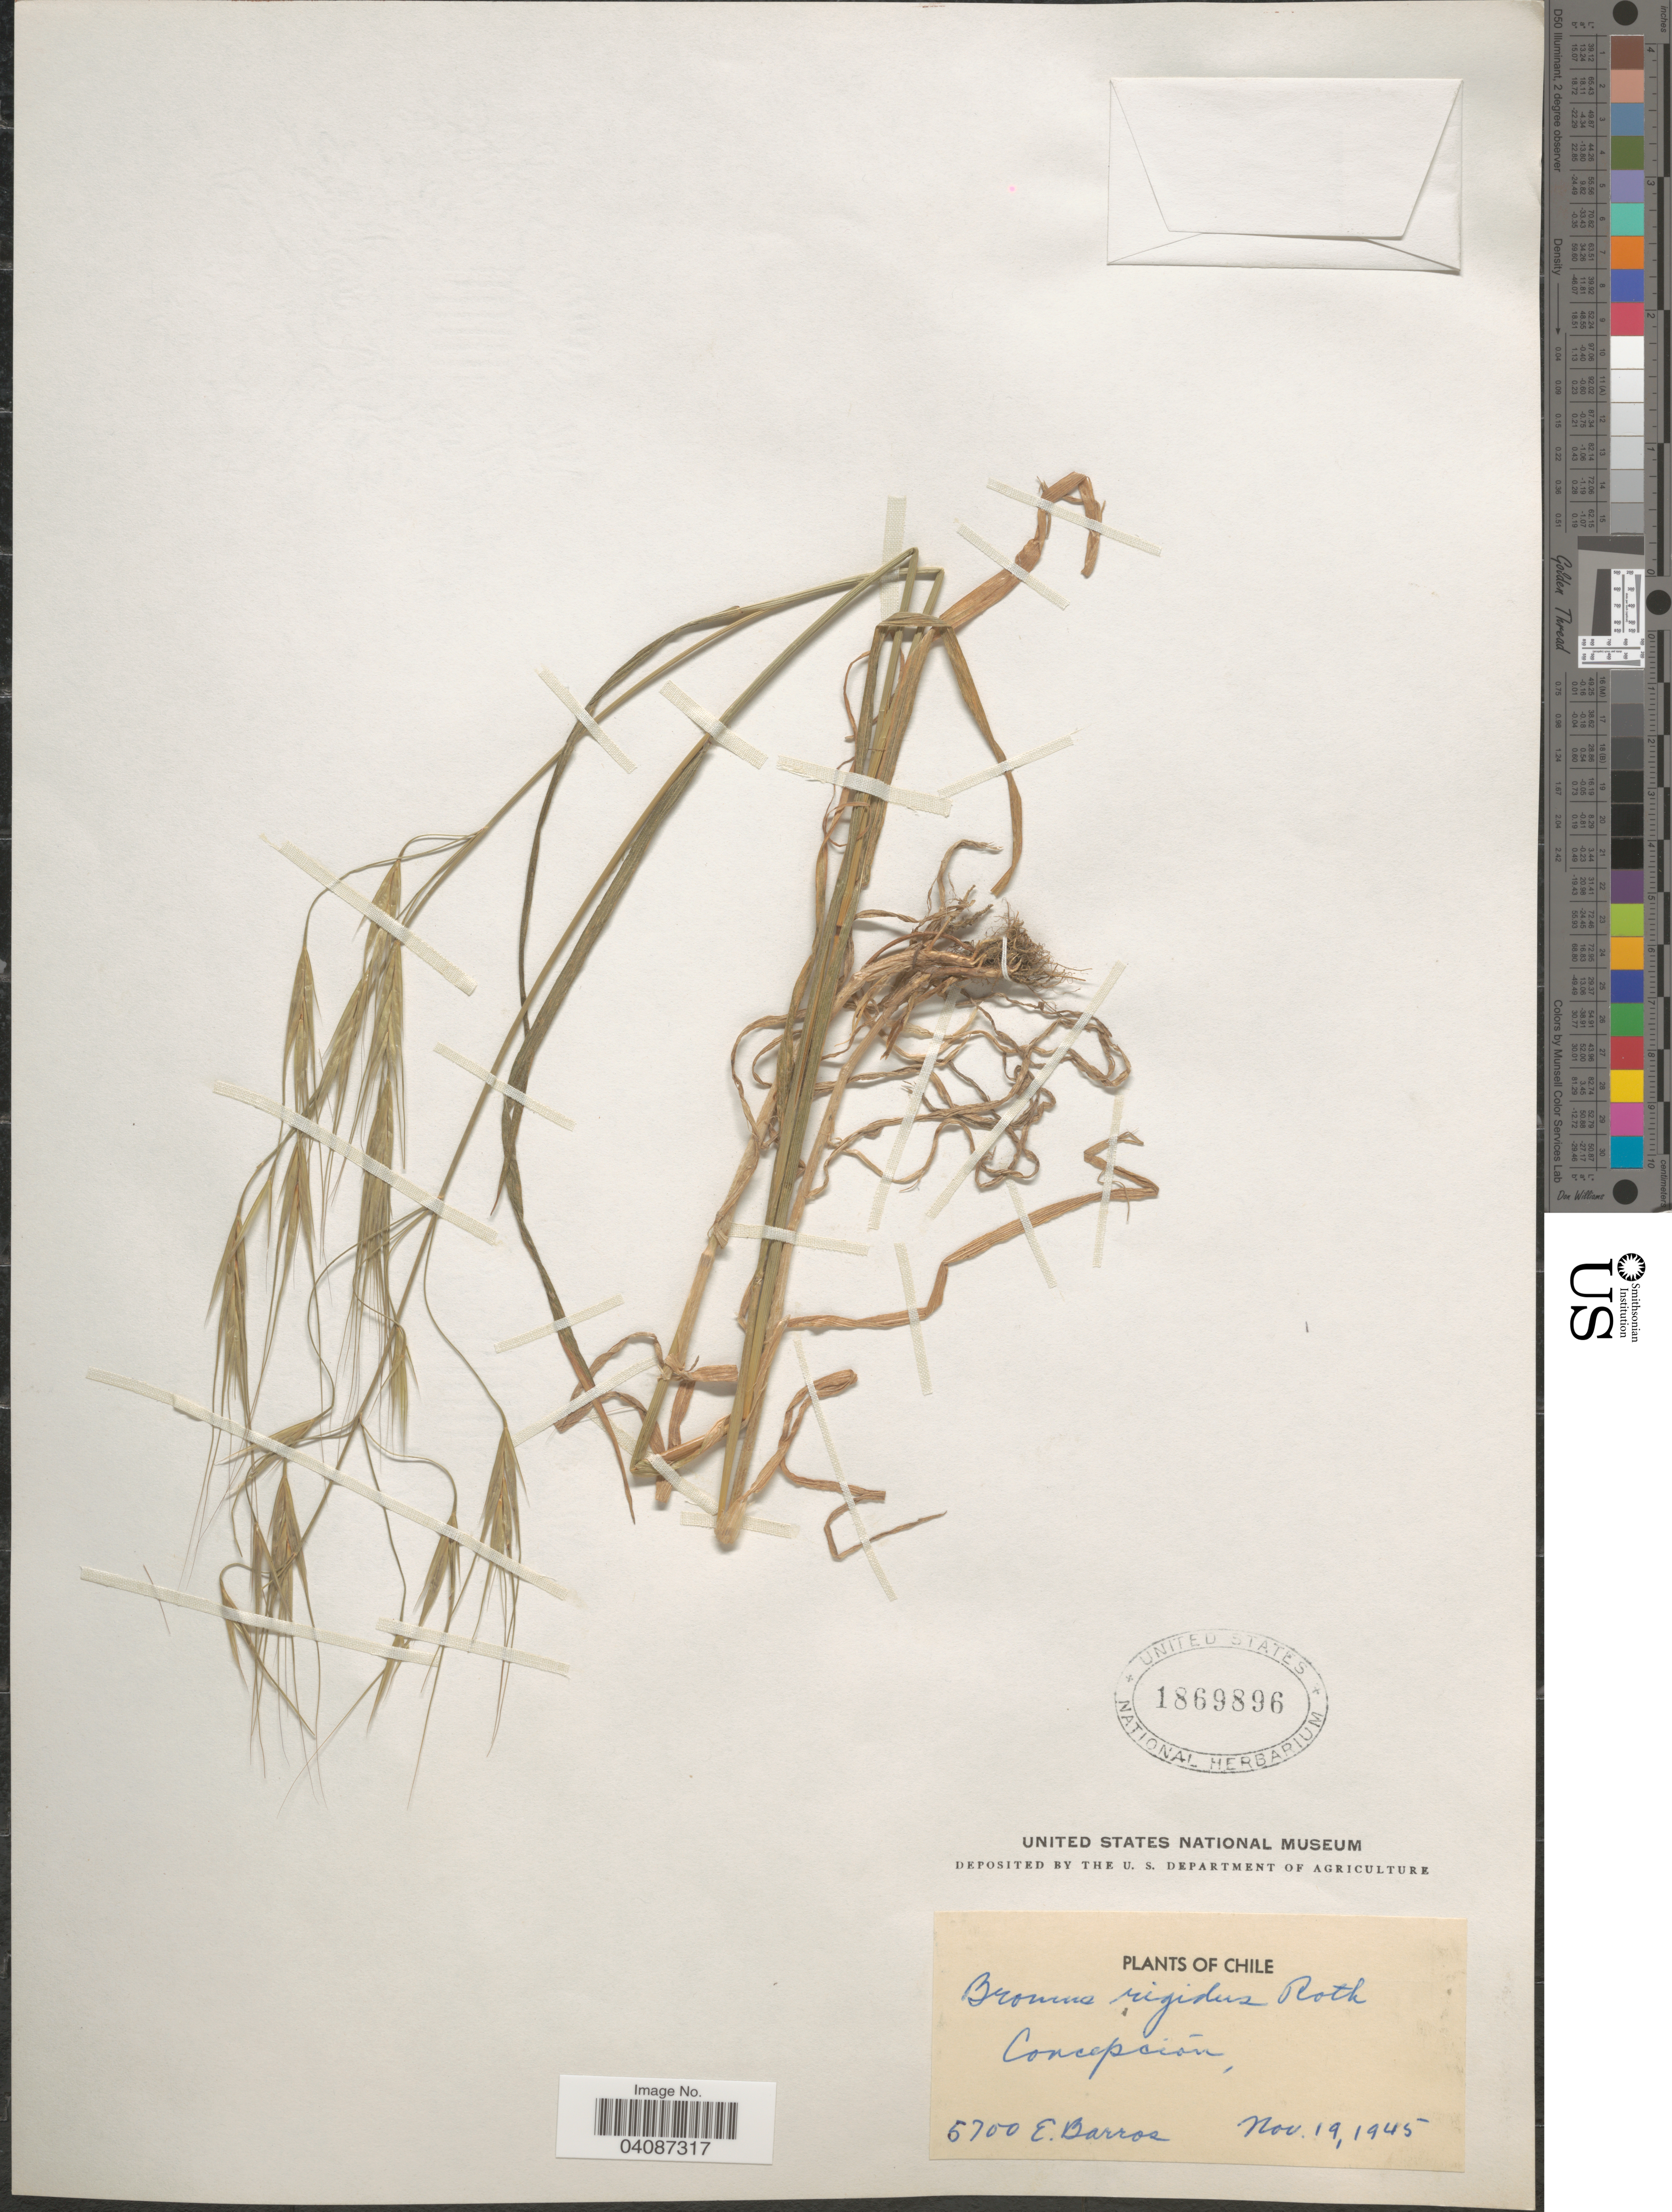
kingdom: Plantae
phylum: Tracheophyta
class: Liliopsida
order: Poales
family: Poaceae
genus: Bromus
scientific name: Bromus rigidus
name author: Roth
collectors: E. Barros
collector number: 5700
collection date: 1945-11-19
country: Chile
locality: Concepción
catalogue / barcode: US 1869896